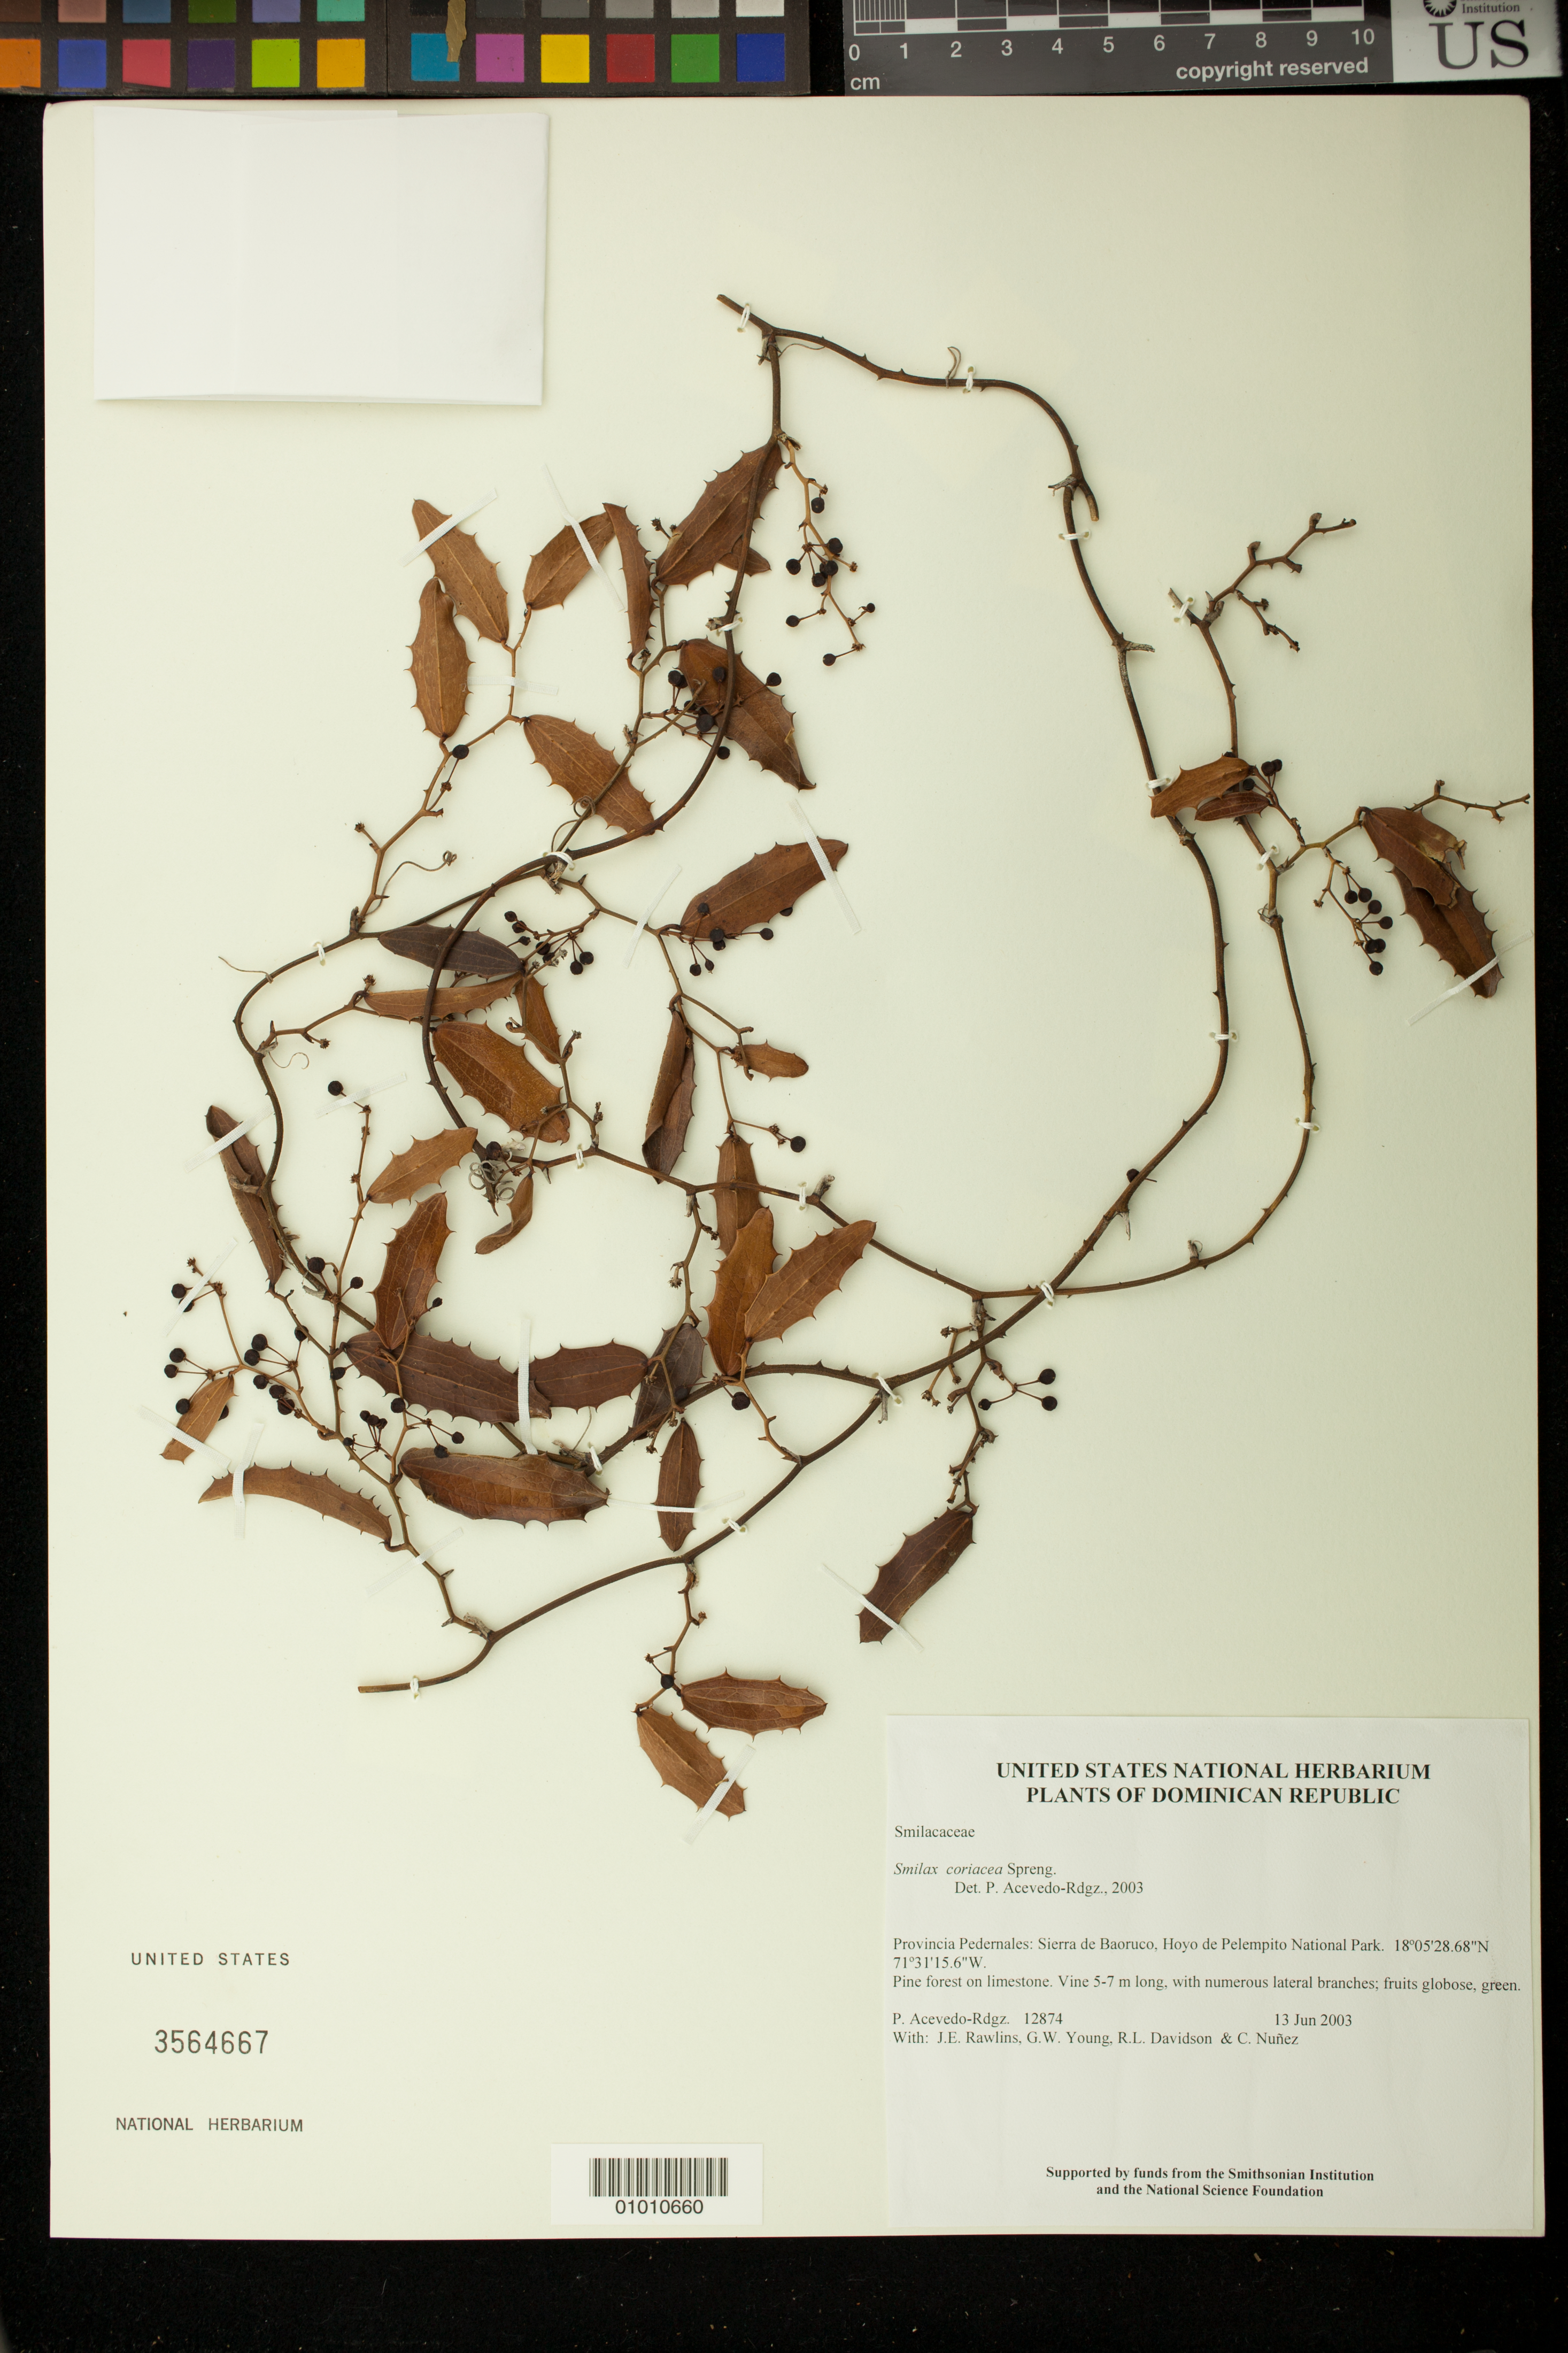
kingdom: Plantae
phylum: Tracheophyta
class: Liliopsida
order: Liliales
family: Smilacaceae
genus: Smilax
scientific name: Smilax coriacea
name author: Spreng.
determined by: Acevedo-Rodríguez, P., (BOT), Smithsonian Institution - National Museum of Natural History (UNITED STATES)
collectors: P. Acevedo-Rodr., J. Rawlins, G. Young, R. Davidson & C. Nunez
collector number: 12874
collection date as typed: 13 Jun 2003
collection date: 2003-06-13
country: Dominican Republic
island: Hispaniola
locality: Provincia Pedernales: Sierra de Baoruco, Hoyo de Pelempito National Park.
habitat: Pine forest on limestone.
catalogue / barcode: US 3564667